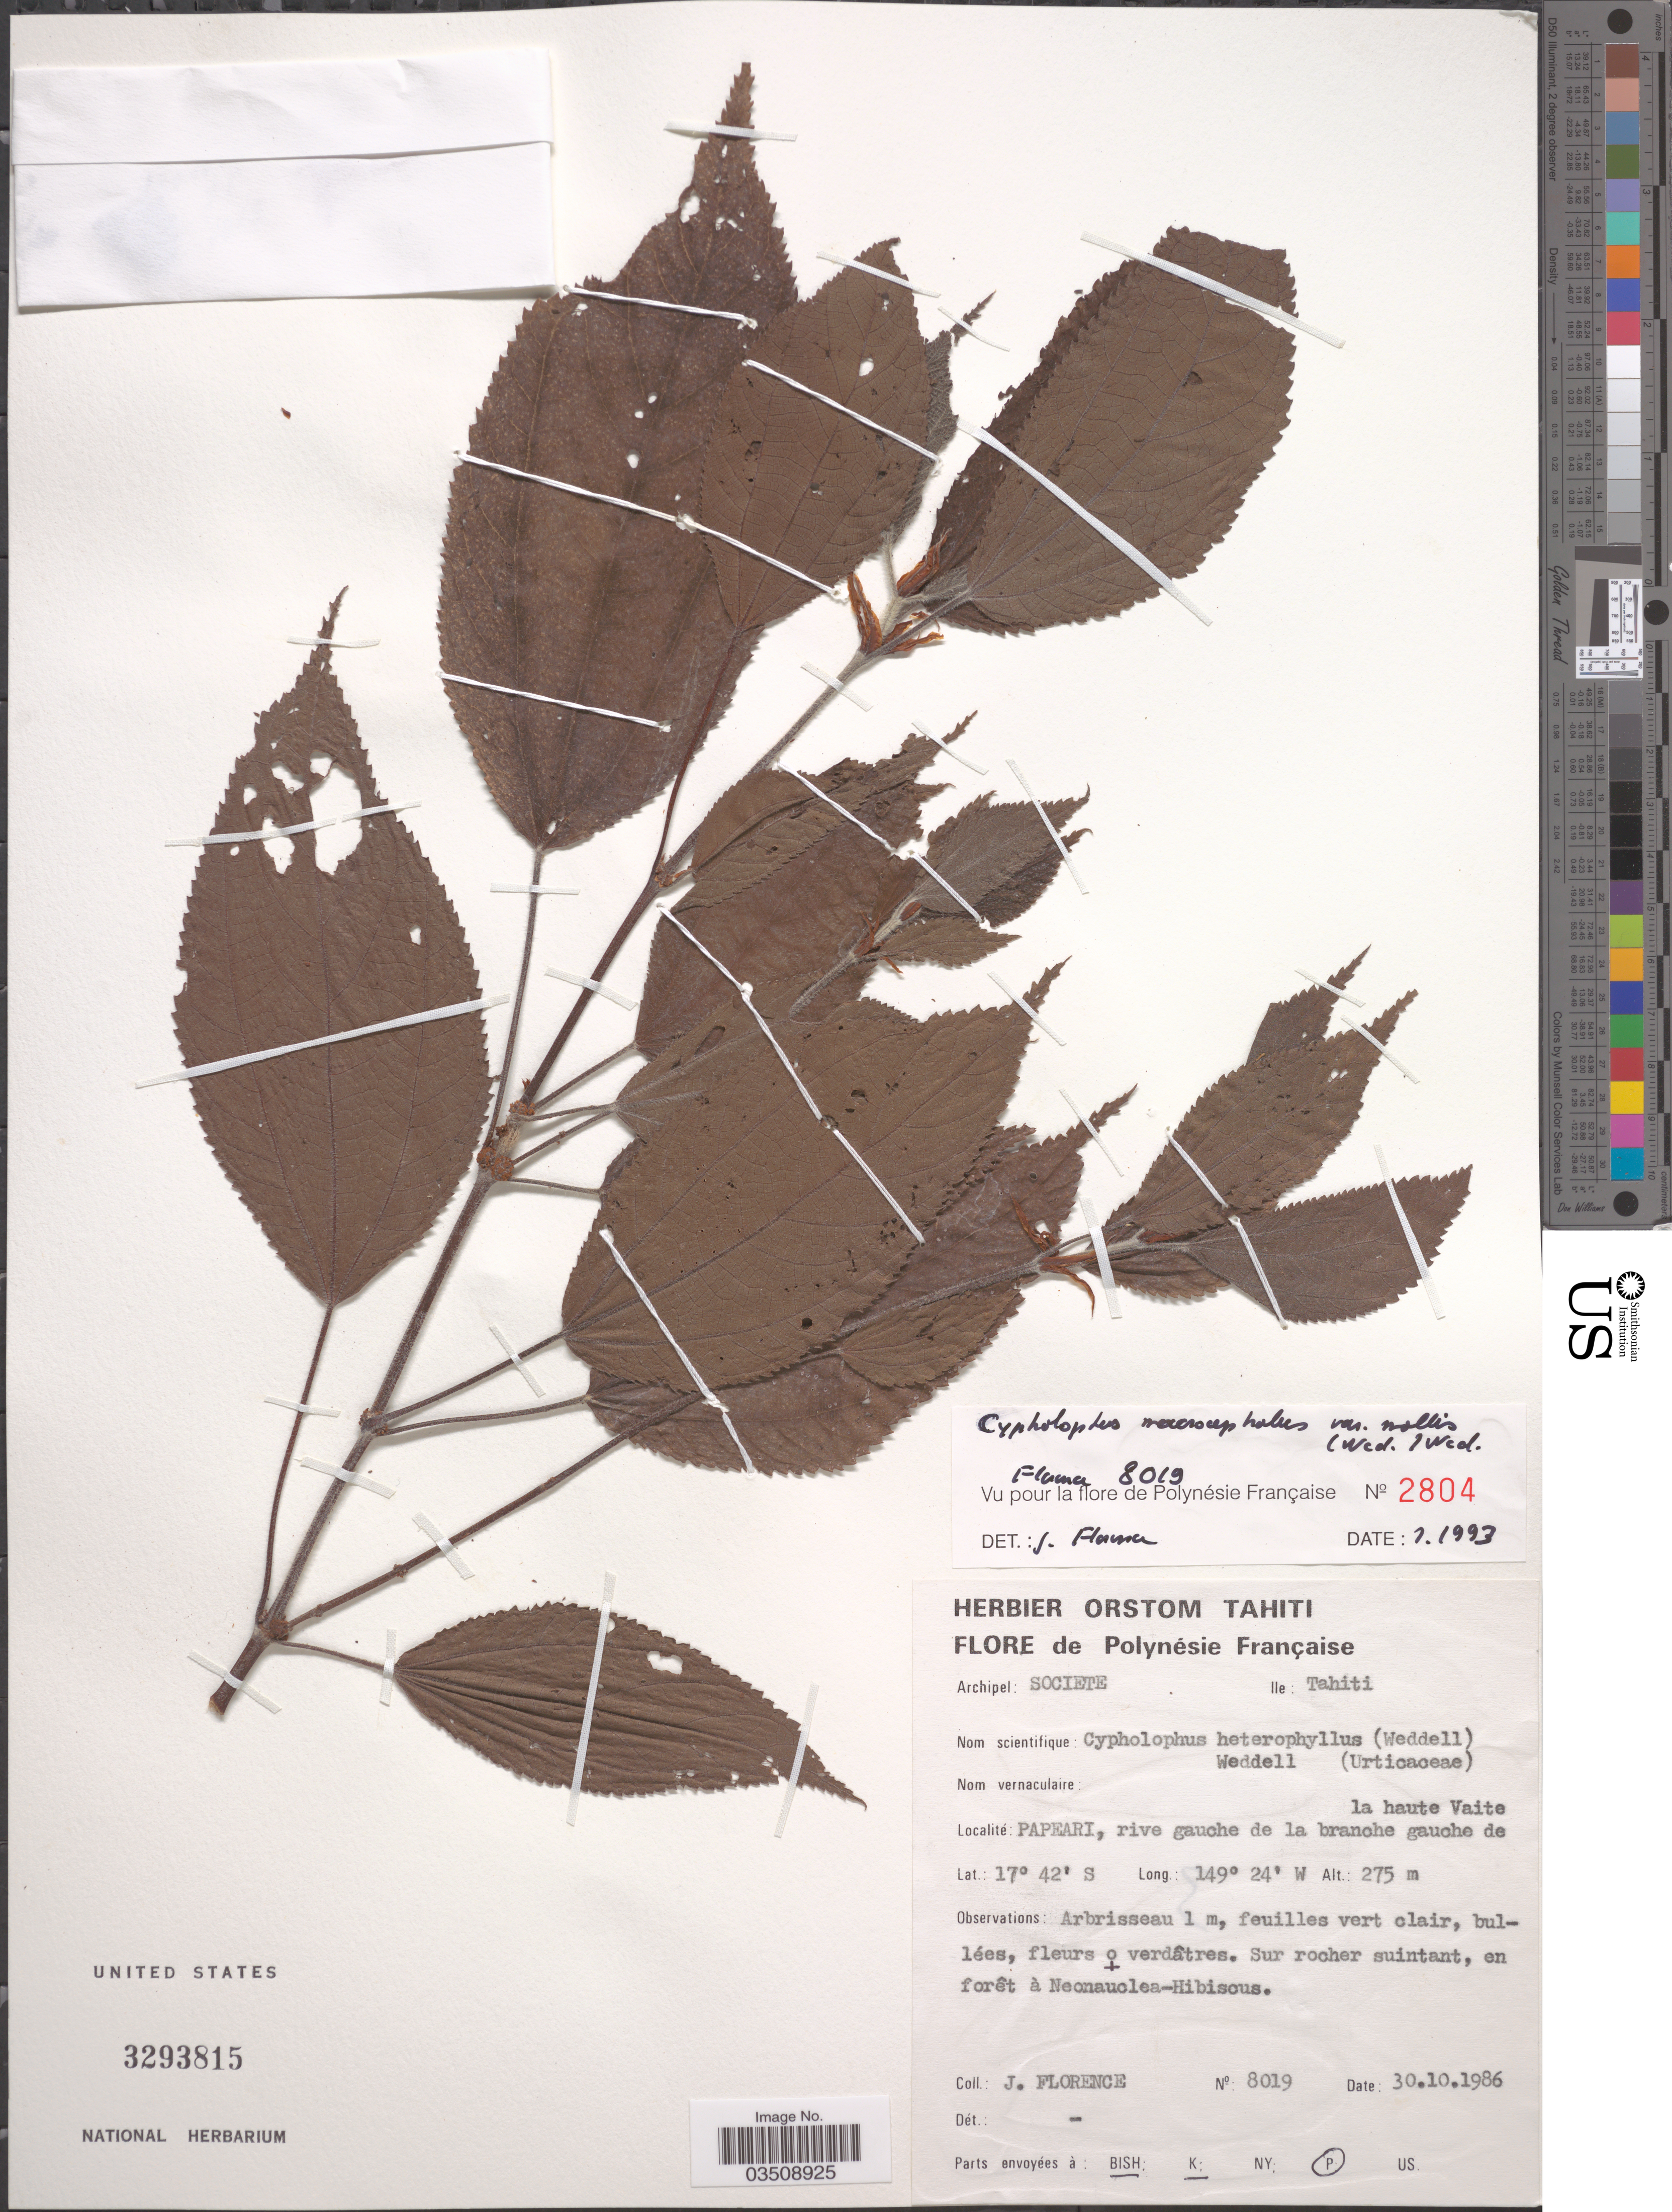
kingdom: Plantae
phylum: Tracheophyta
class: Magnoliopsida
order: Rosales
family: Urticaceae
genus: Cypholophus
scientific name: Cypholophus macrocephalus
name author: Wedd.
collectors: J. Florence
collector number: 8019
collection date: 1986-10-30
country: French Polynesia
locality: Archipel: Society Ile: Tahiti. Papeari, rive gauche de la branche gauche de la haute Vaite.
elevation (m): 275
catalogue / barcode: US 3293815